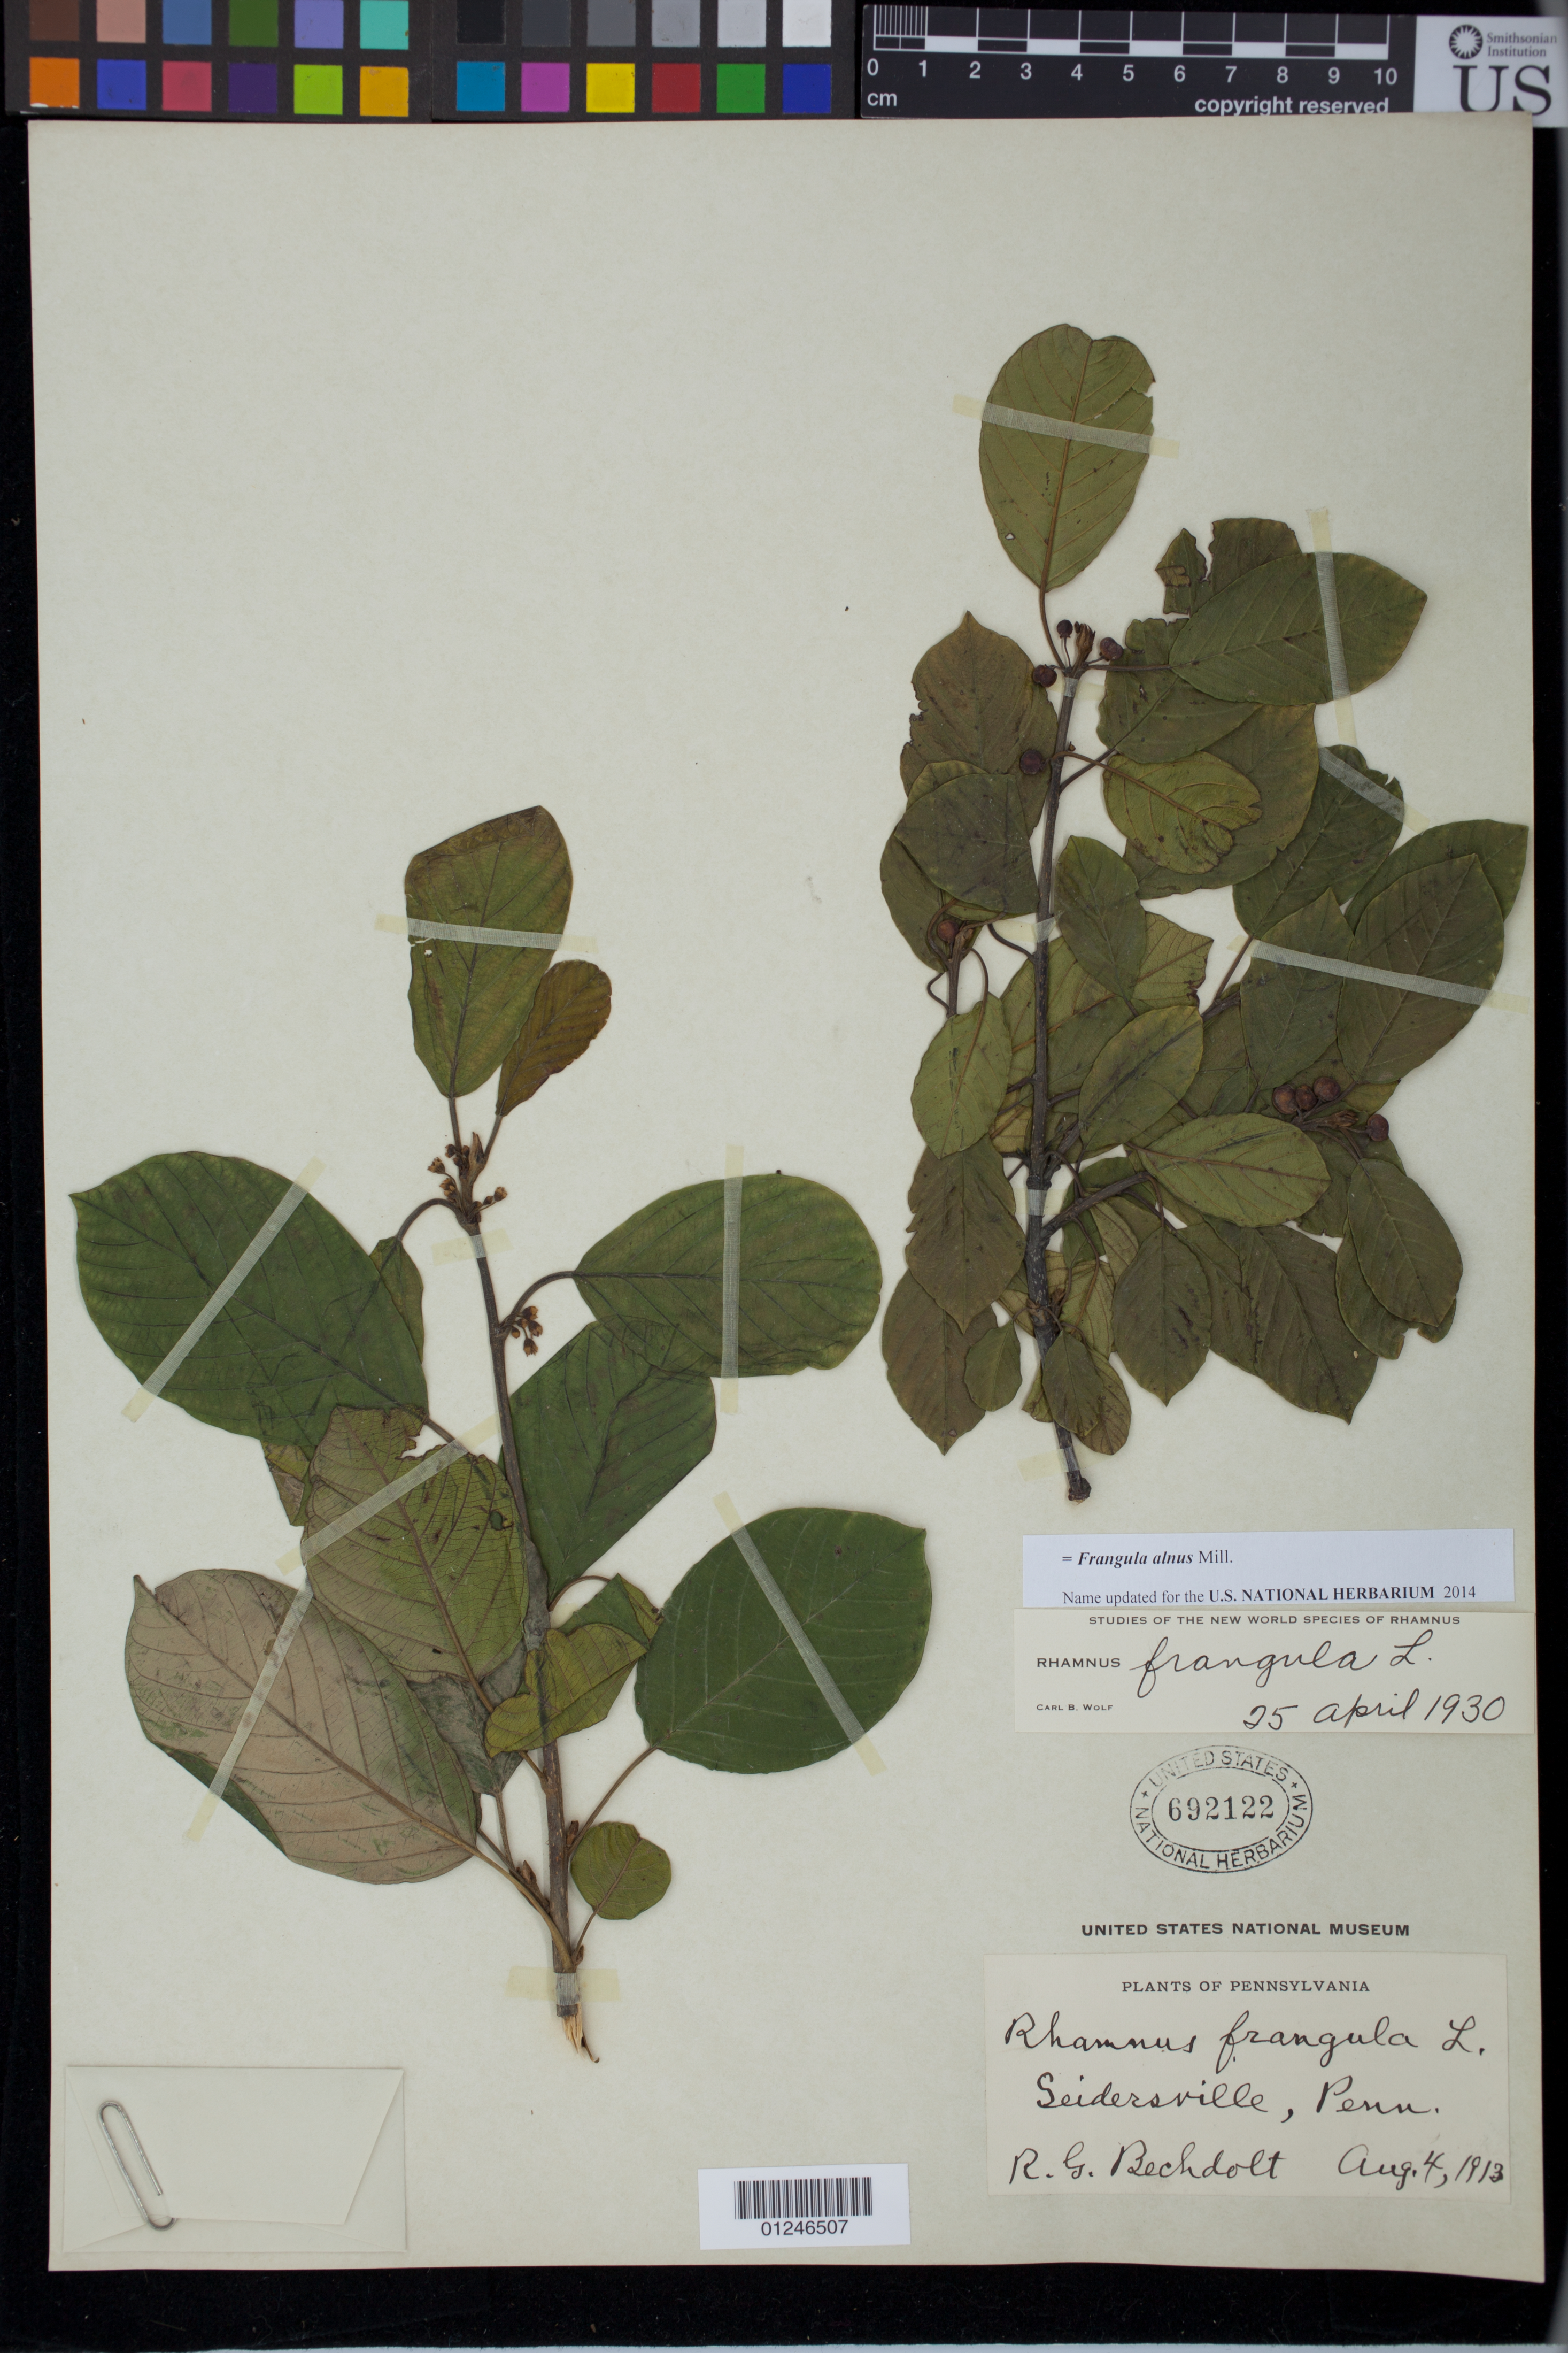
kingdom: Plantae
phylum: Tracheophyta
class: Magnoliopsida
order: Rosales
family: Rhamnaceae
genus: Frangula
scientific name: Frangula alnus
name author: Mill.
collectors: R. Bechdolt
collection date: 1913-08-04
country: United States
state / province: Pennsylvania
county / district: Northampton County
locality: Seidersville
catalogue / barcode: US 692122